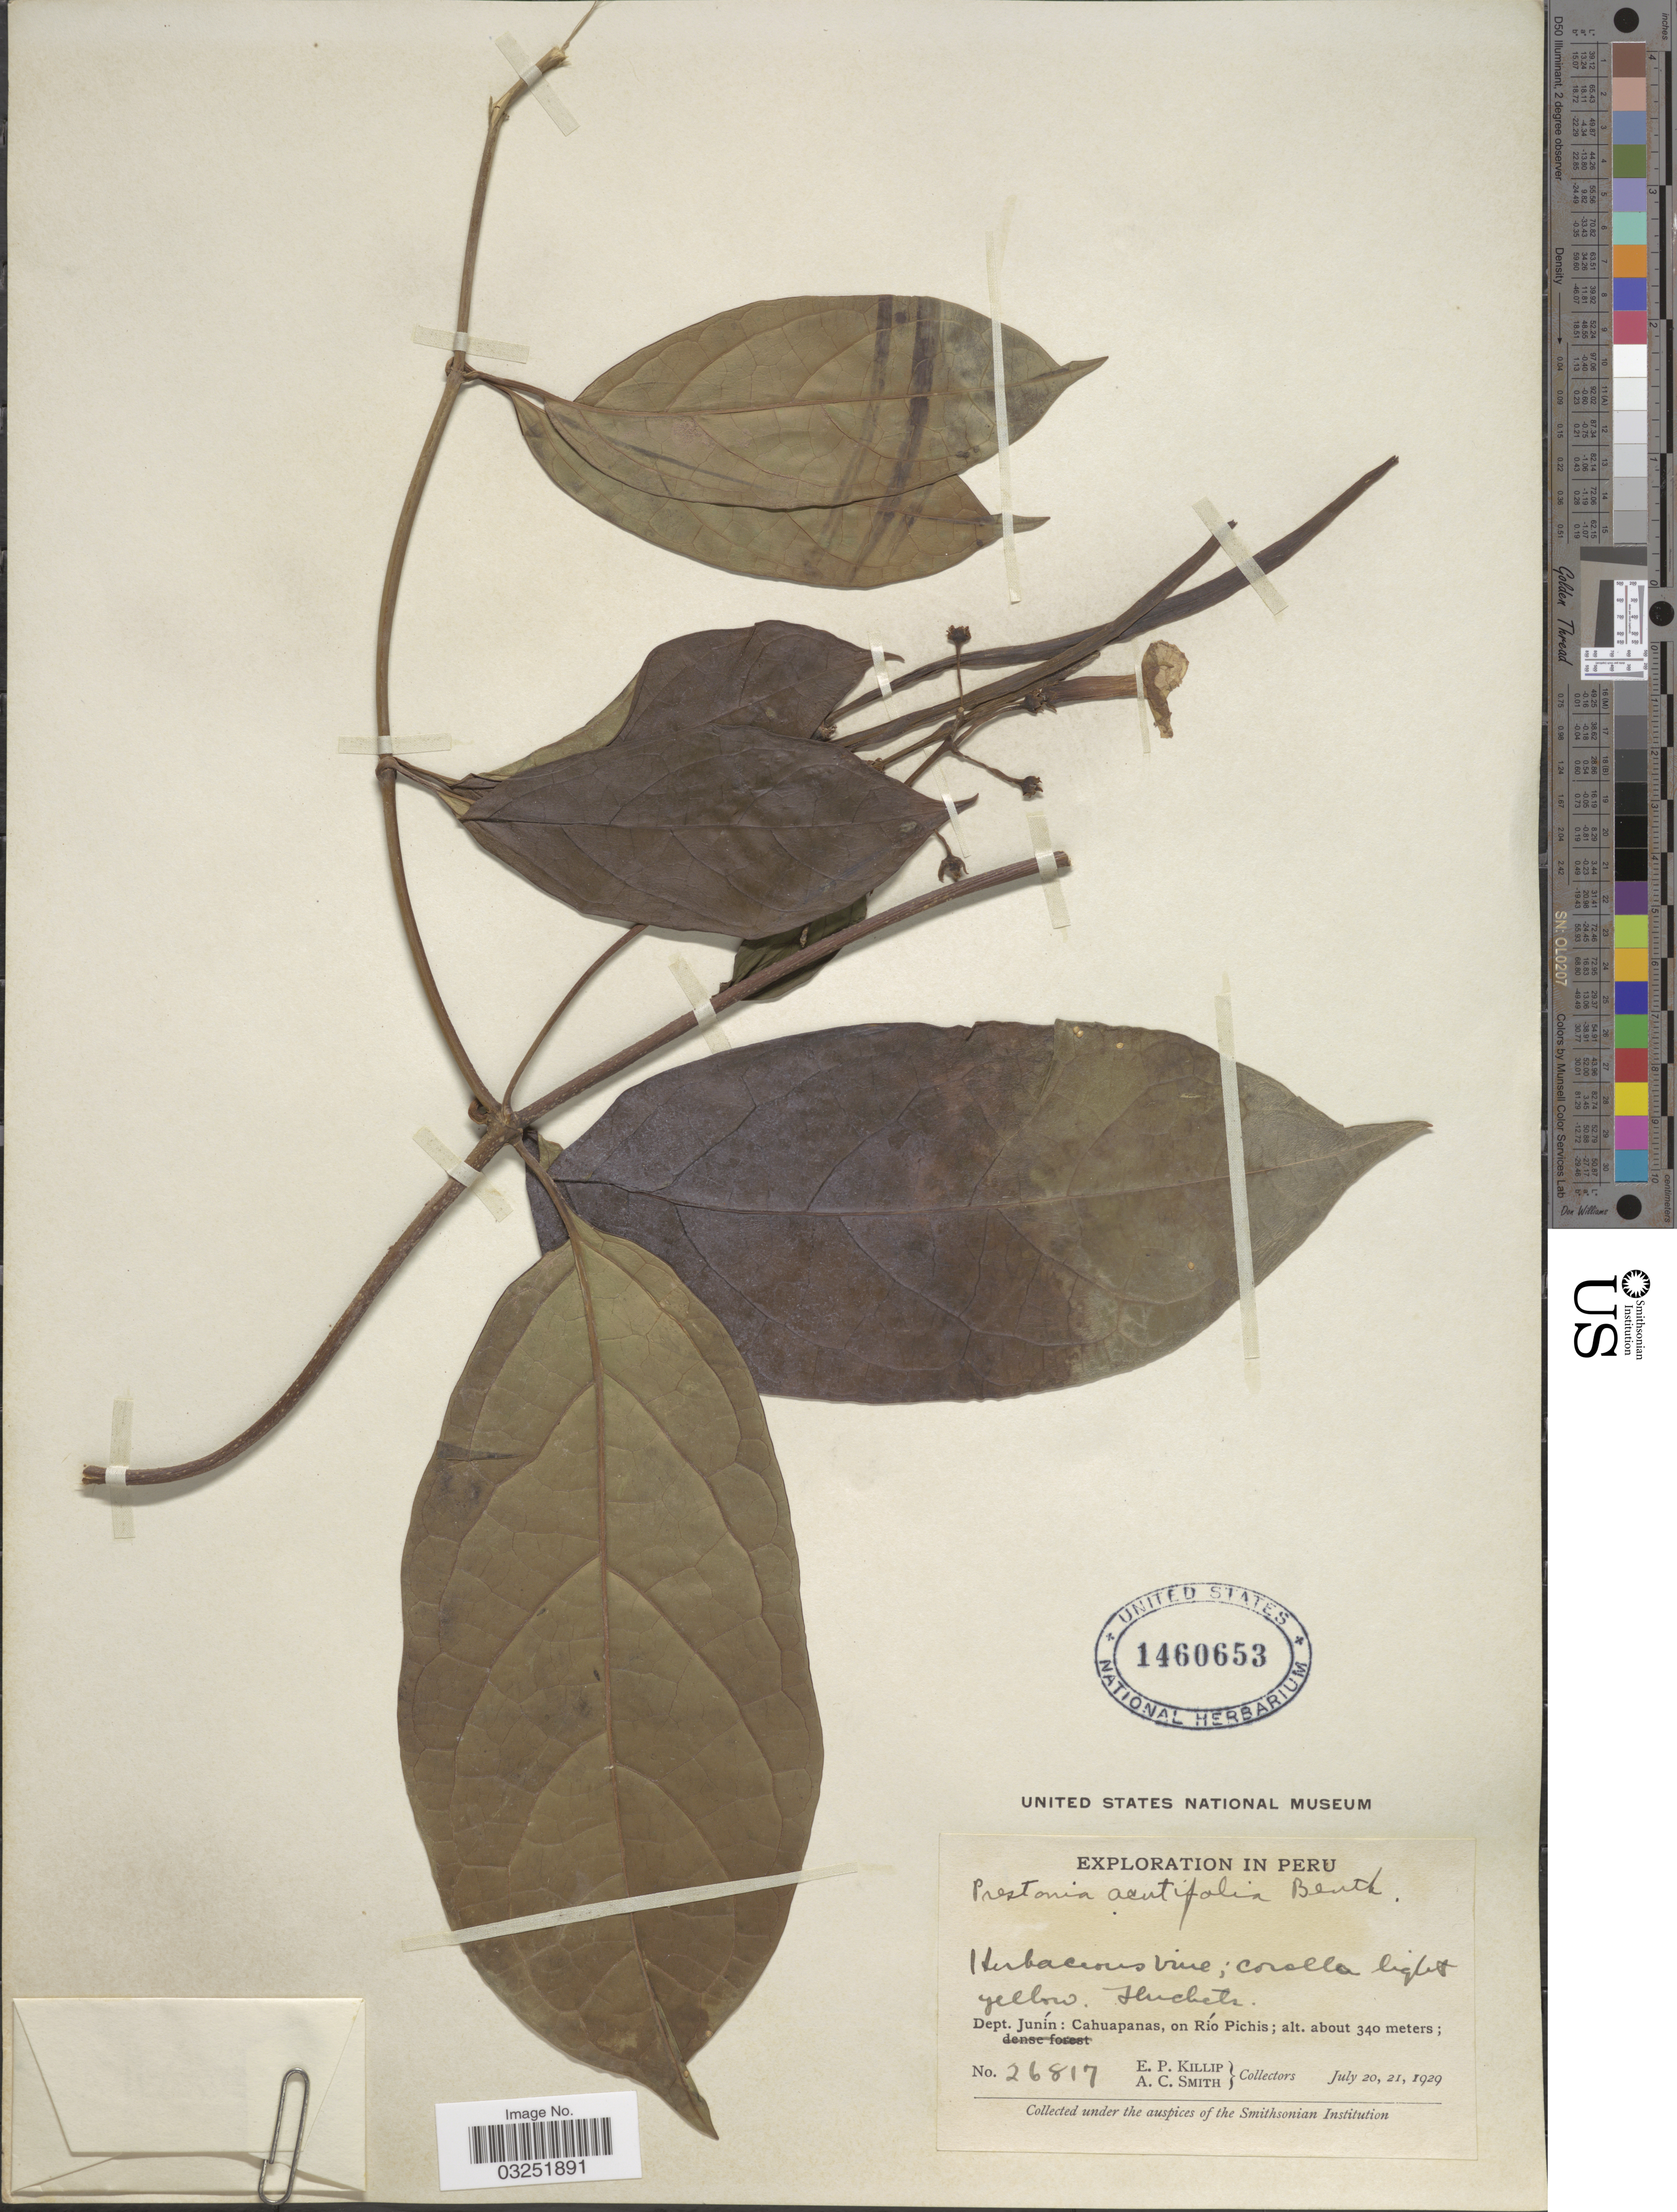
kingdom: Plantae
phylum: Tracheophyta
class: Magnoliopsida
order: Gentianales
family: Apocynaceae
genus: Prestonia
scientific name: Prestonia acutifolia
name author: (Benth. & Müll. Arg.) K. Schum.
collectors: E. P. Killip & A. C. Smith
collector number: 26817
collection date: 1929-07-20/1929-07-21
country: Peru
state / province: Junín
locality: Dept. Junín: Cahuapanas, on Río Pichis.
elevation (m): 340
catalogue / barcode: US 1460653